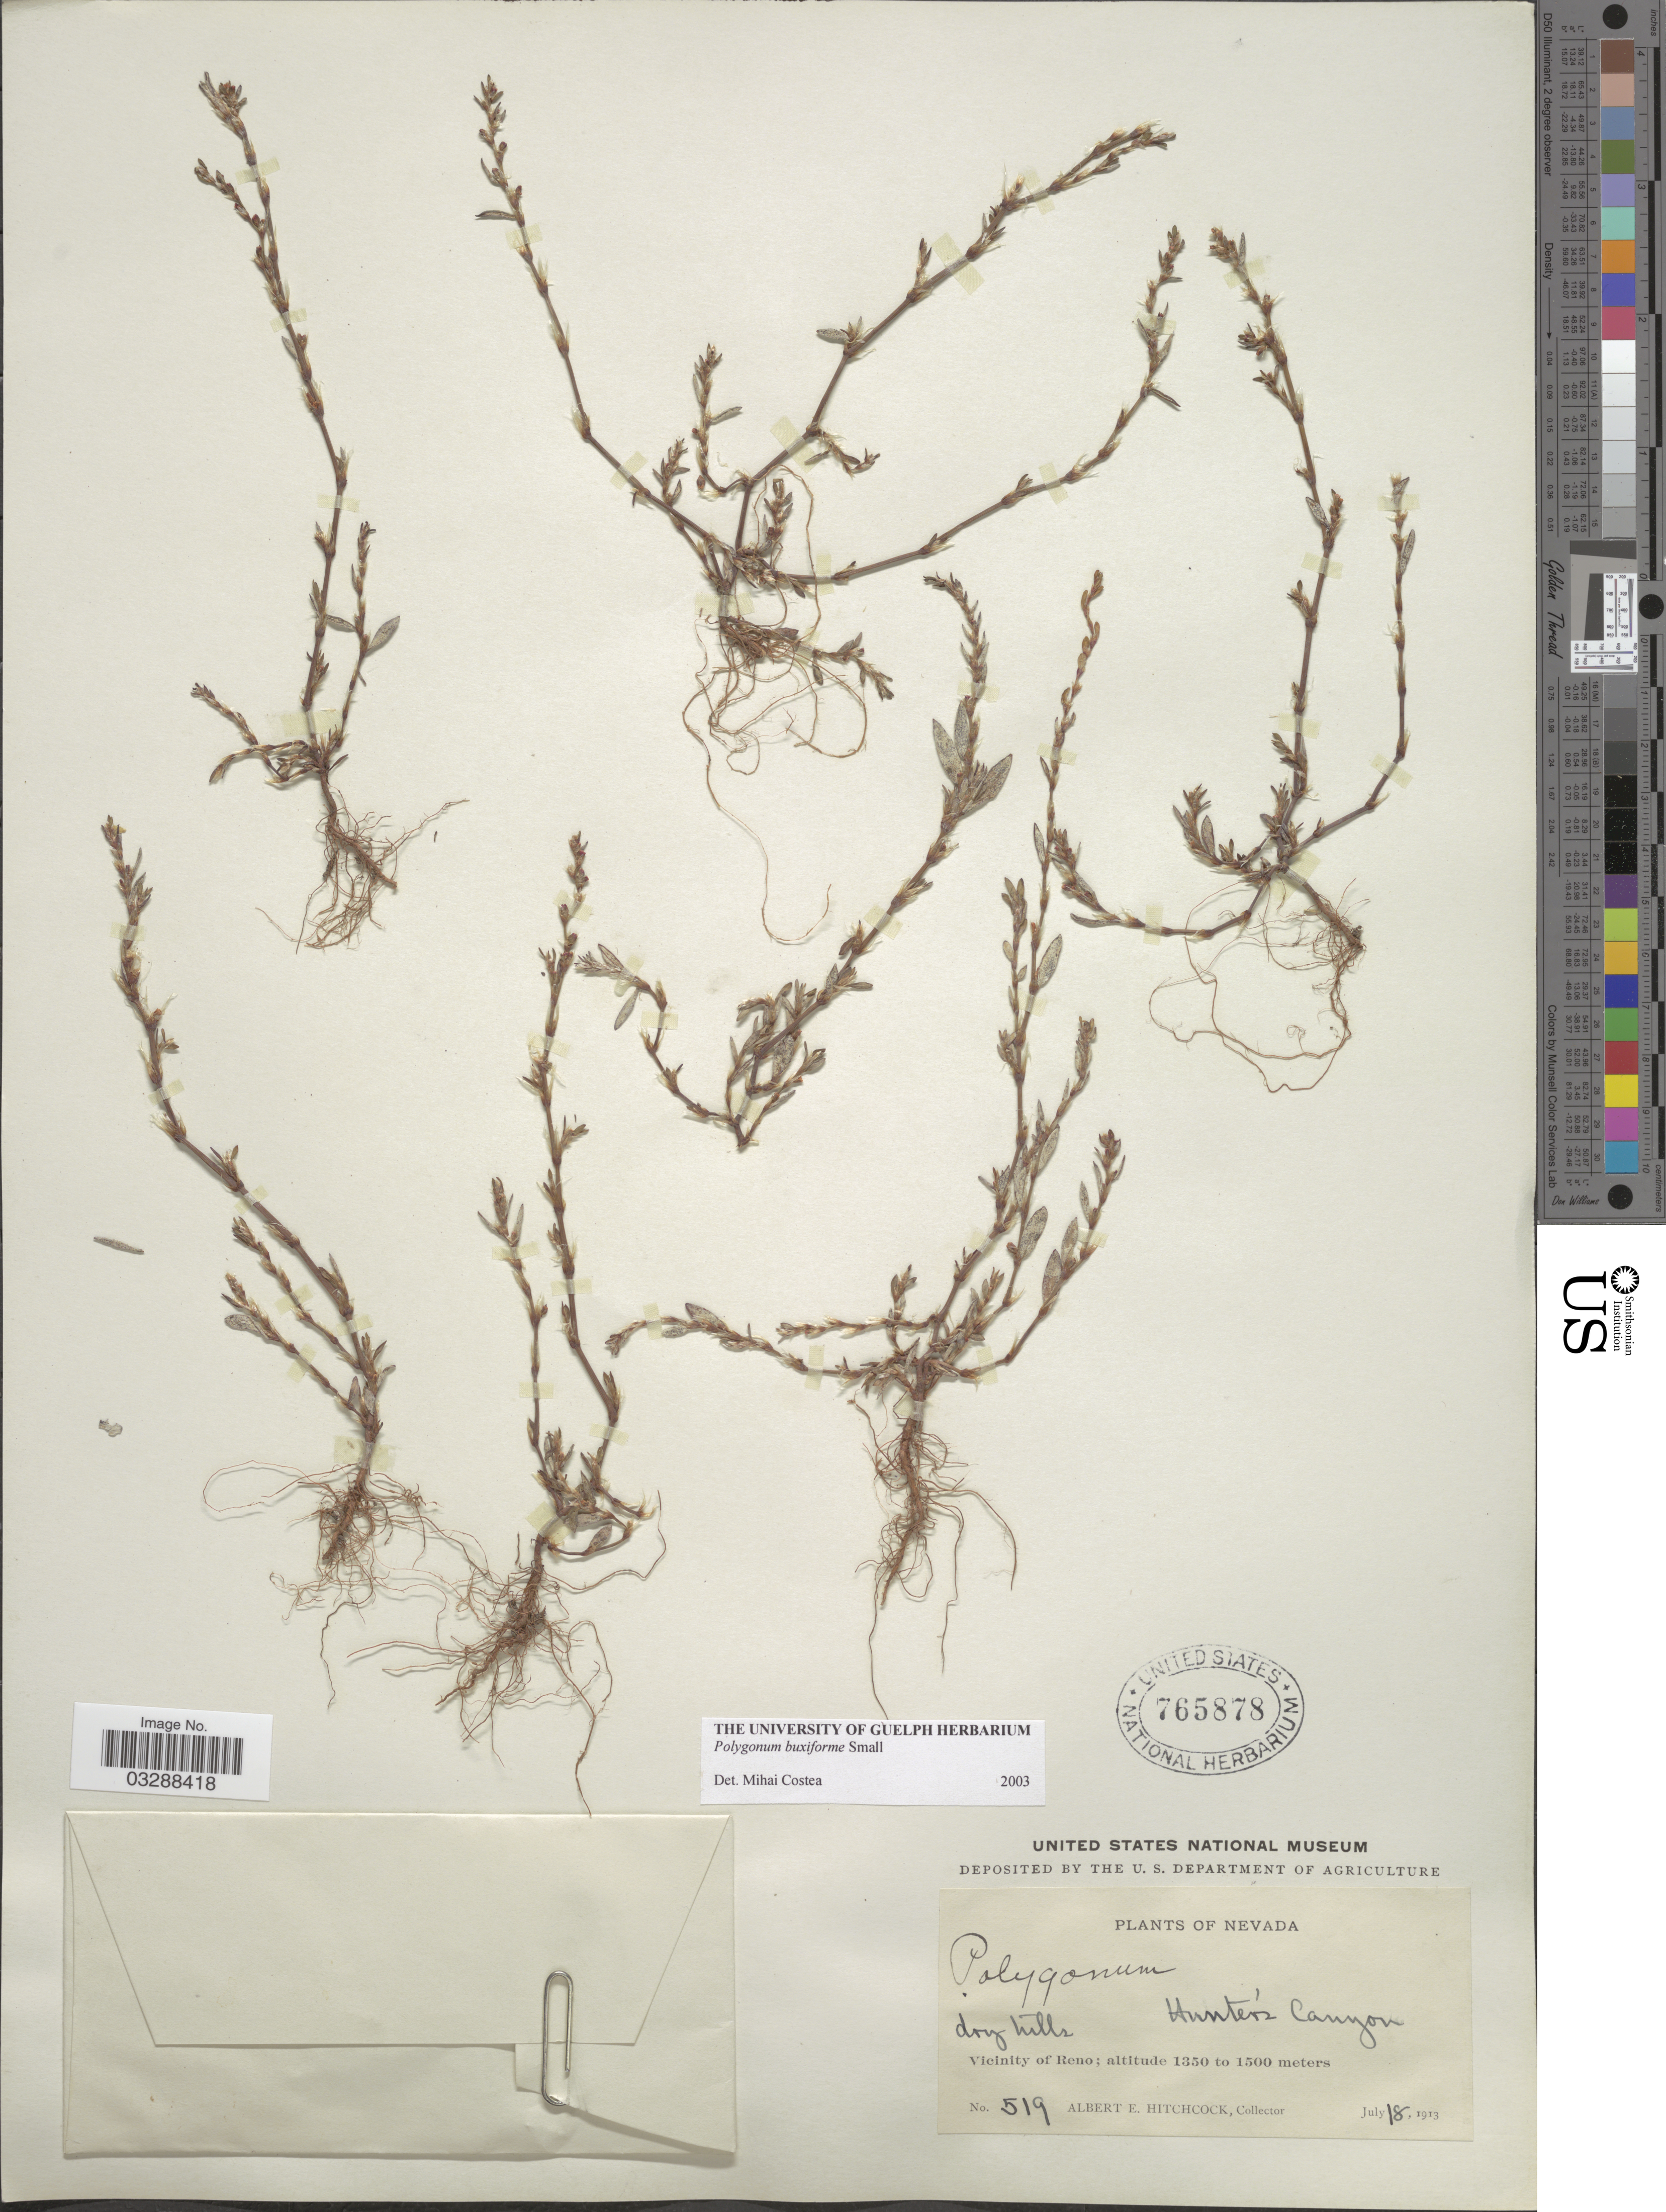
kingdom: Plantae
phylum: Tracheophyta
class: Magnoliopsida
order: Caryophyllales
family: Polygonaceae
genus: Polygonum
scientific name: Polygonum buxiforme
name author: Small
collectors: A. Hitchcock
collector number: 519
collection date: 1913-07-18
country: United States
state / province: Nevada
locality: Hunter's Canyon, Vicinity of Reno.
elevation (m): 1350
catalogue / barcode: US 765878